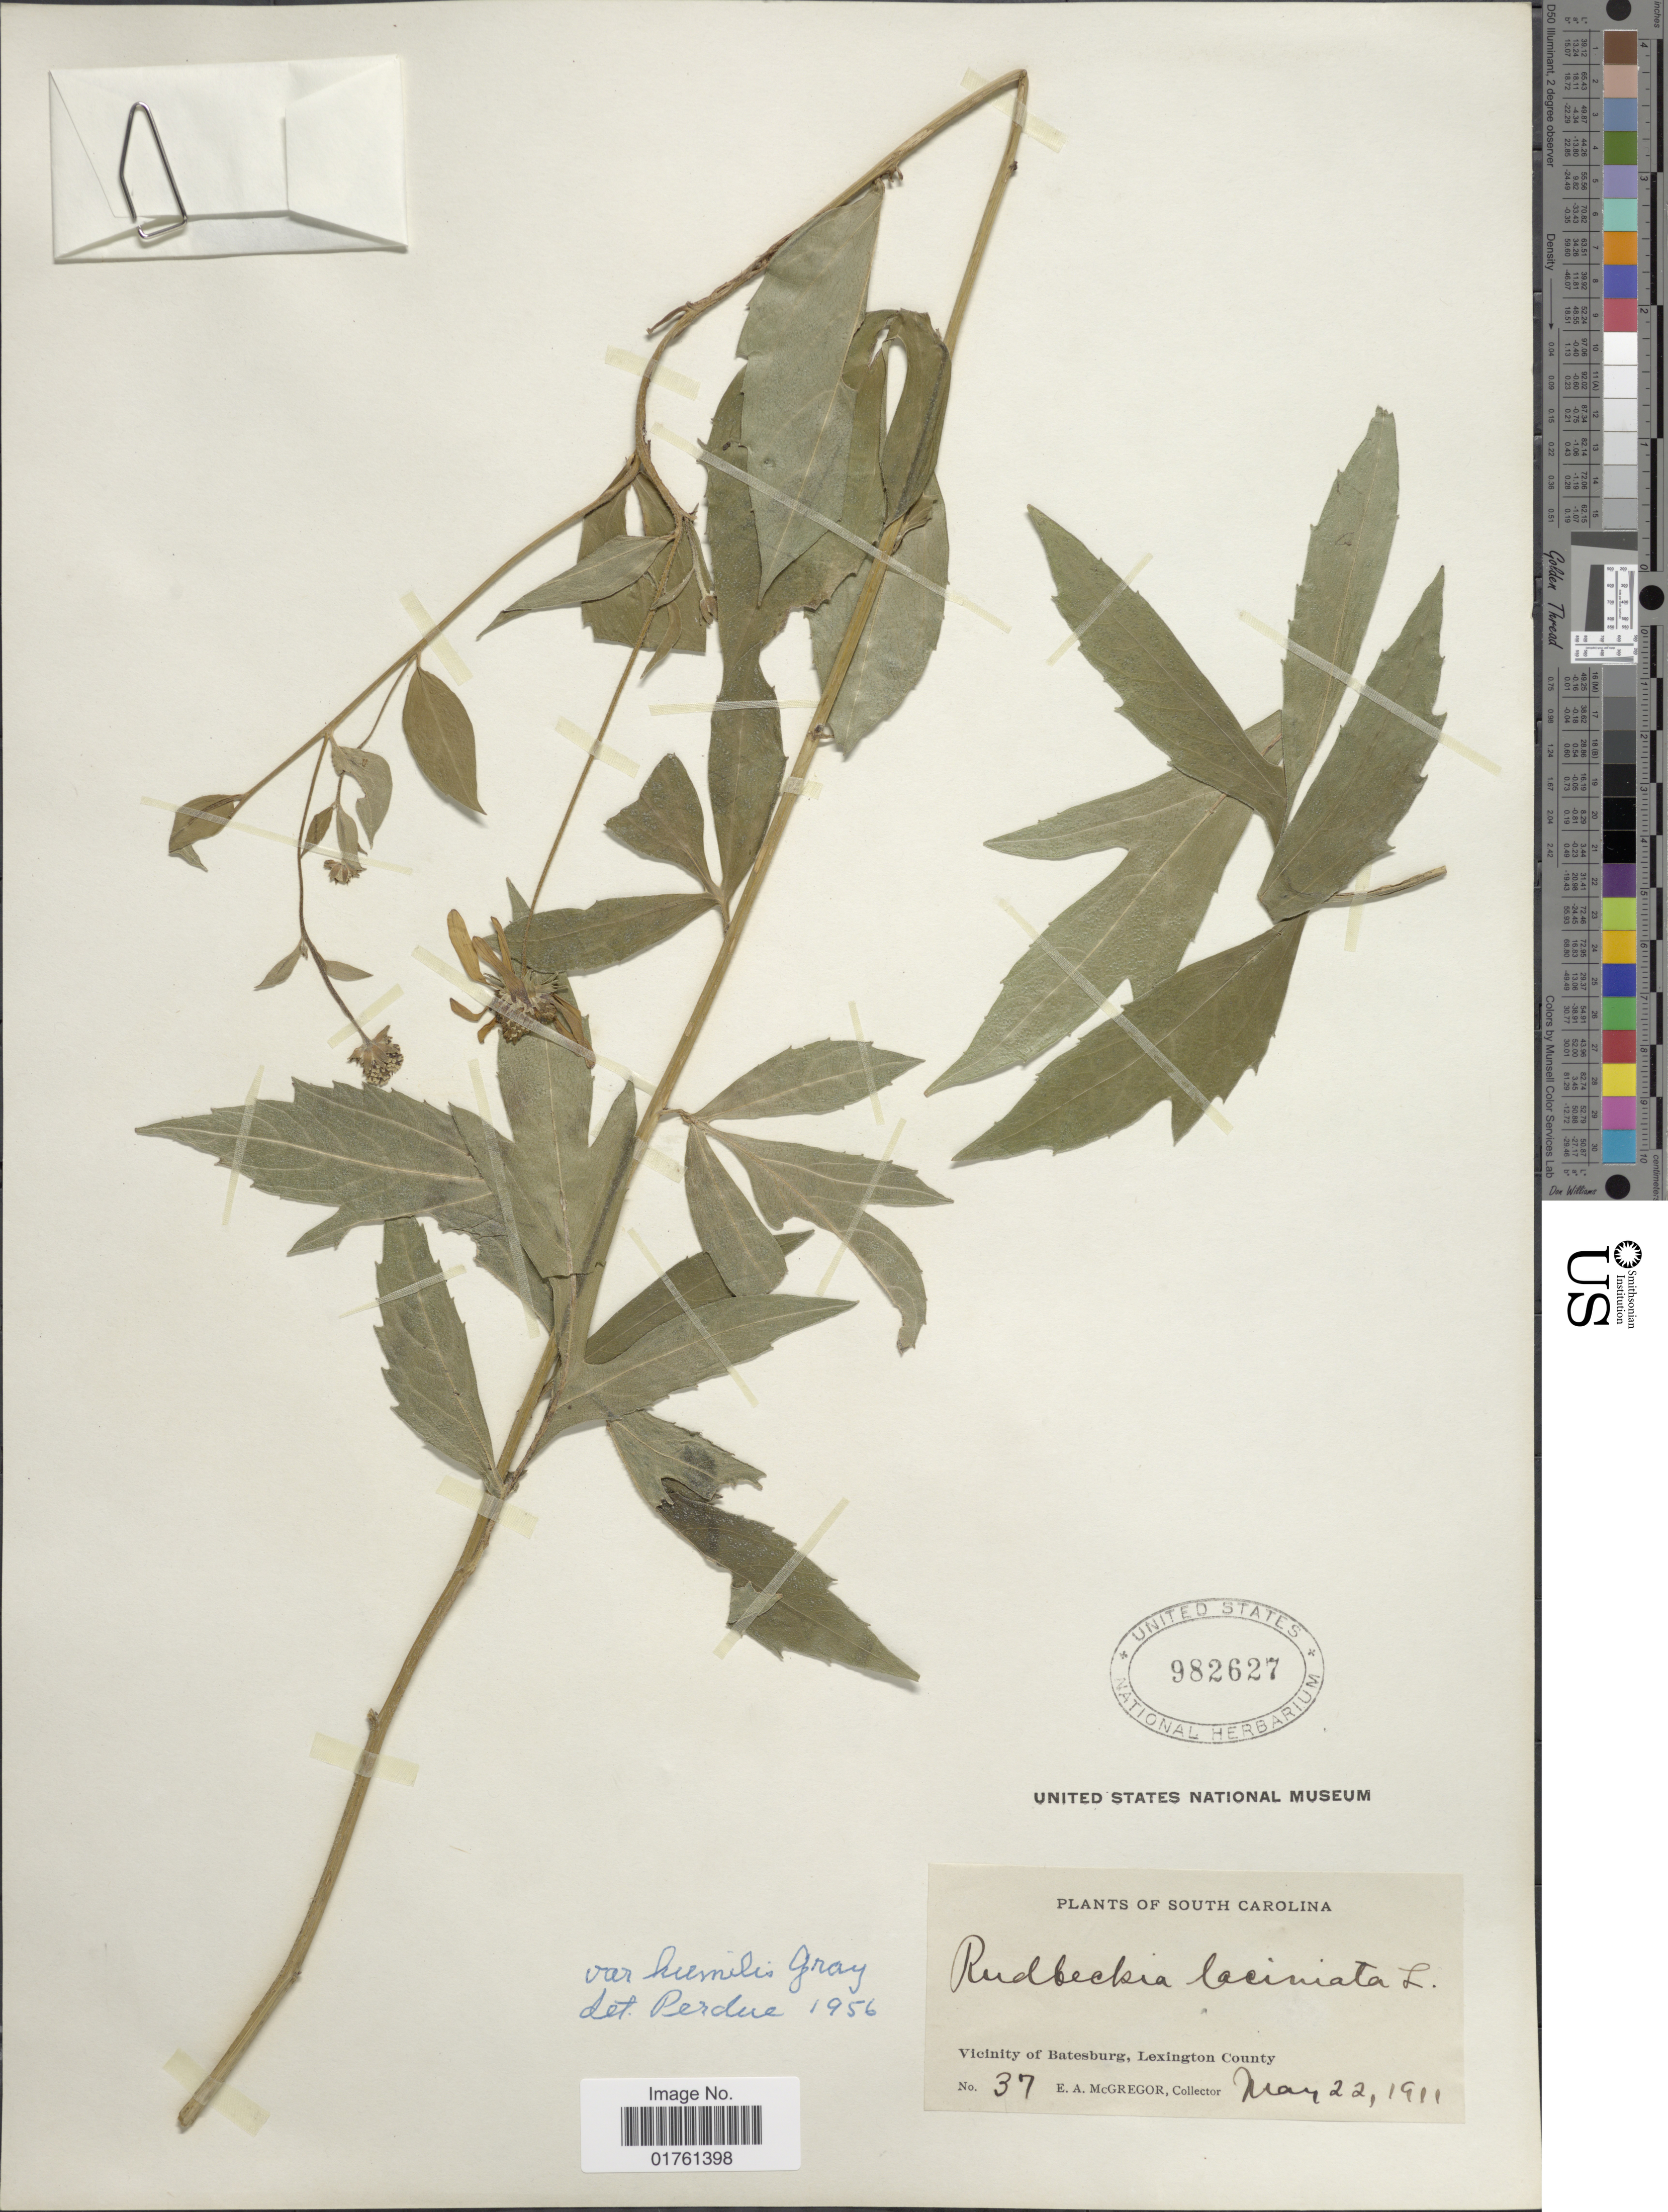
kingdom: Plantae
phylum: Tracheophyta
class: Magnoliopsida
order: Asterales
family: Asteraceae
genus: Rudbeckia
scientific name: Rudbeckia laciniata var. humulis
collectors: E. A. McGregor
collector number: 37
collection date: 1911-03-22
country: United States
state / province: South Carolina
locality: Vicinity of Batesburg, Lexington County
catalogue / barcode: US 982627